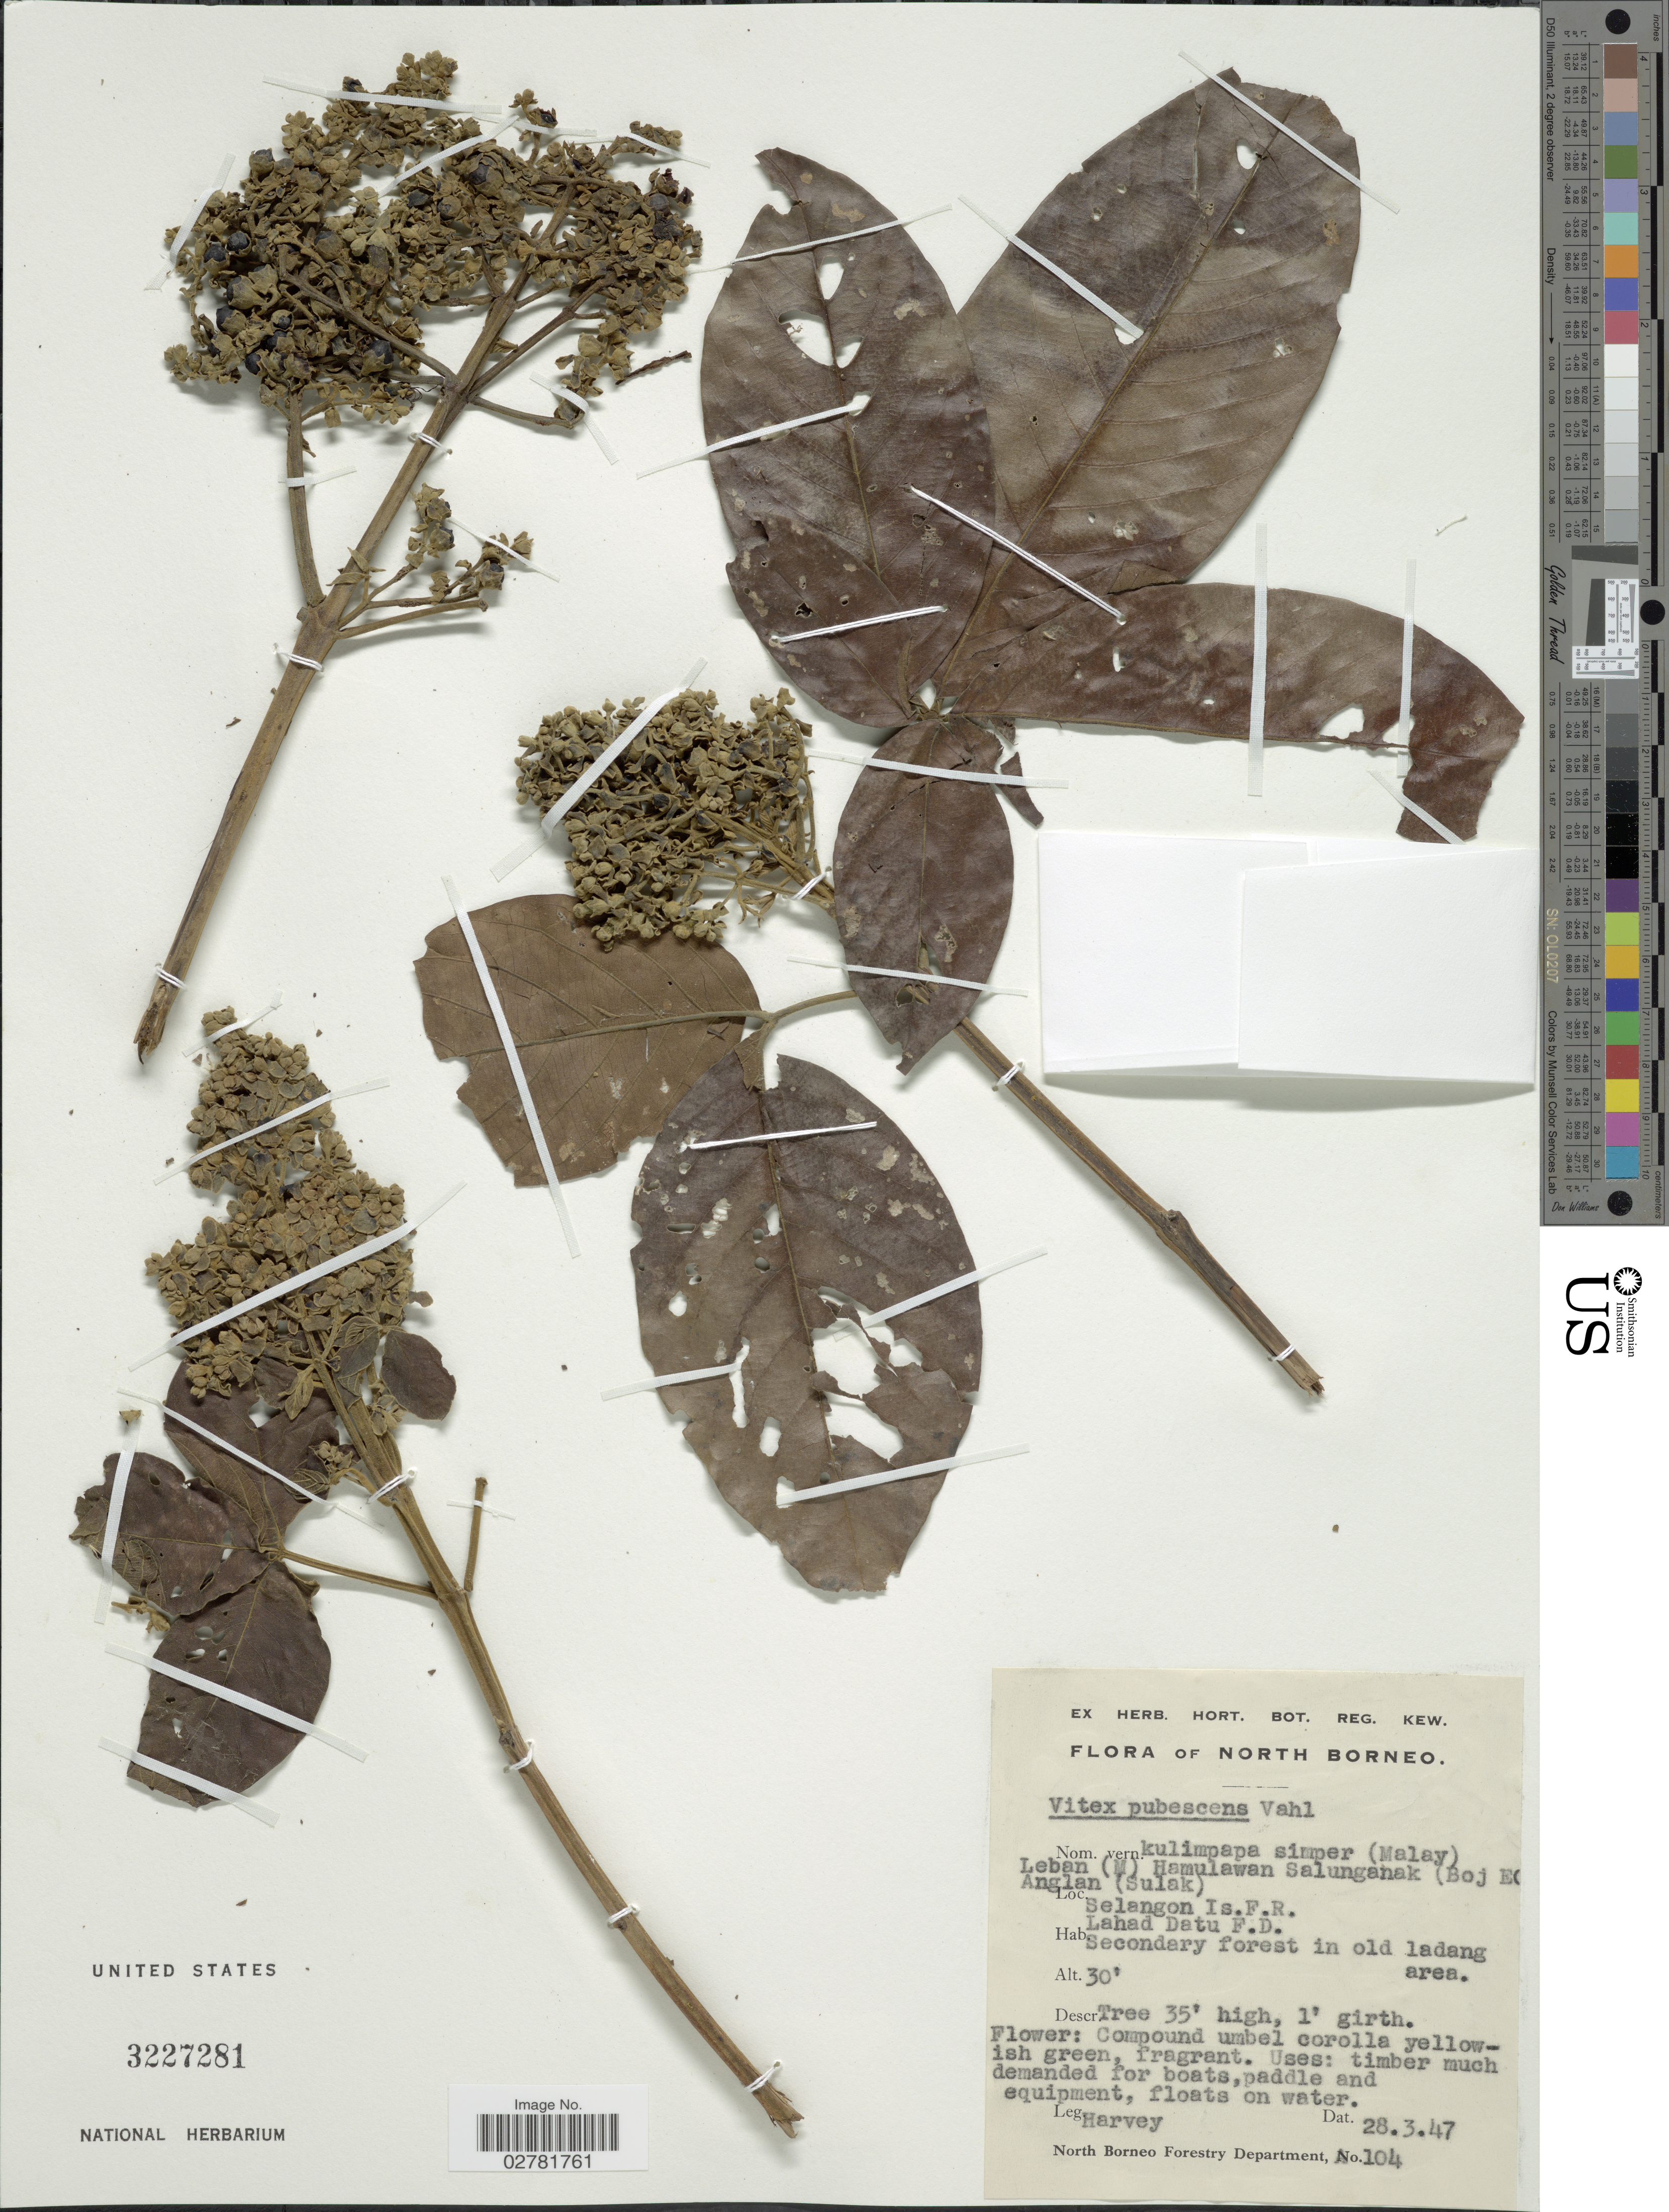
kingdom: Plantae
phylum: Tracheophyta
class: Magnoliopsida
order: Lamiales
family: Lamiaceae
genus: Vitex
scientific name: Vitex pubescens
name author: Vahl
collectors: -. Harvey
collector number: A104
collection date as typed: Transcribed d/m/y: 28/3/47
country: Malaysia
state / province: Sabah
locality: North Borneo. Selangon Is. F.R. Lahad Datu F.D.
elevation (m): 9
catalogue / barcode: US 3227281